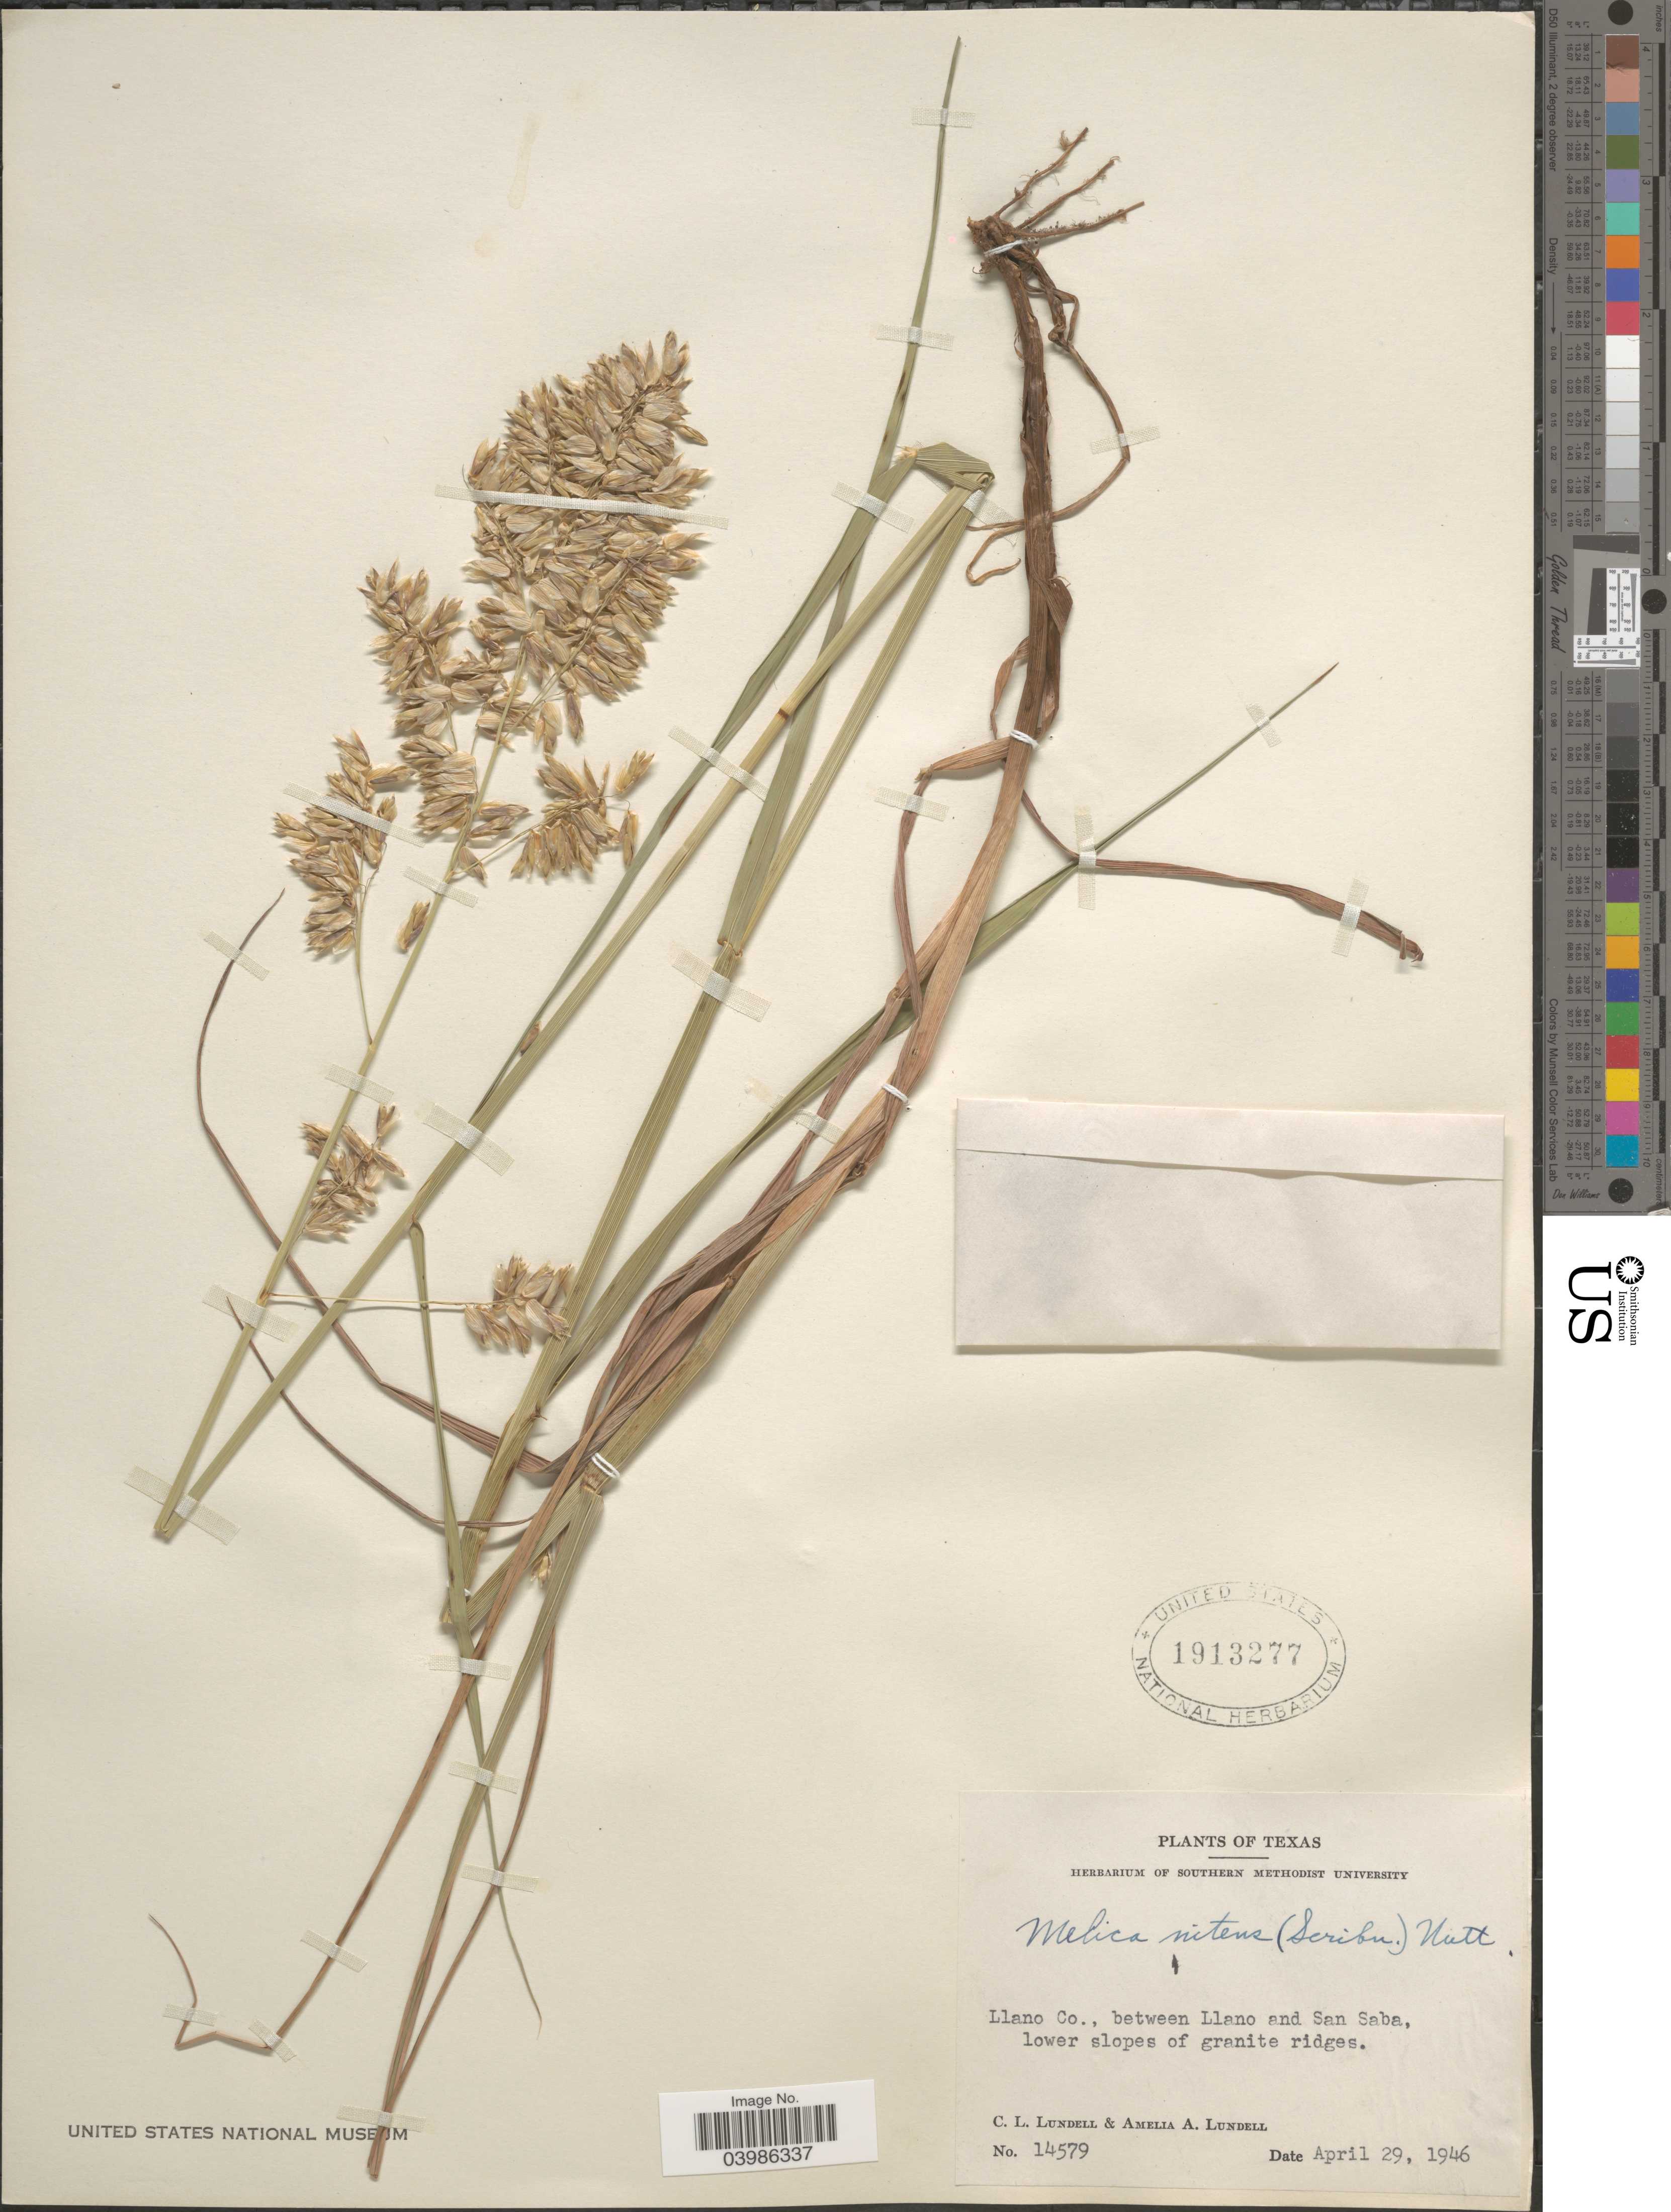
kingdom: Plantae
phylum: Tracheophyta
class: Liliopsida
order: Poales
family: Poaceae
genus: Melica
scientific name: Melica nitens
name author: (Scribn.) Nutt. ex Piper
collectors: C. L. Lundell & A. A. Lundell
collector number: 14579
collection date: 1946-04-29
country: United States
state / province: Texas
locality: Llano Co., between Llano and San Saba, lower slopes of granite ridges.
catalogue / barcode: US 1913277